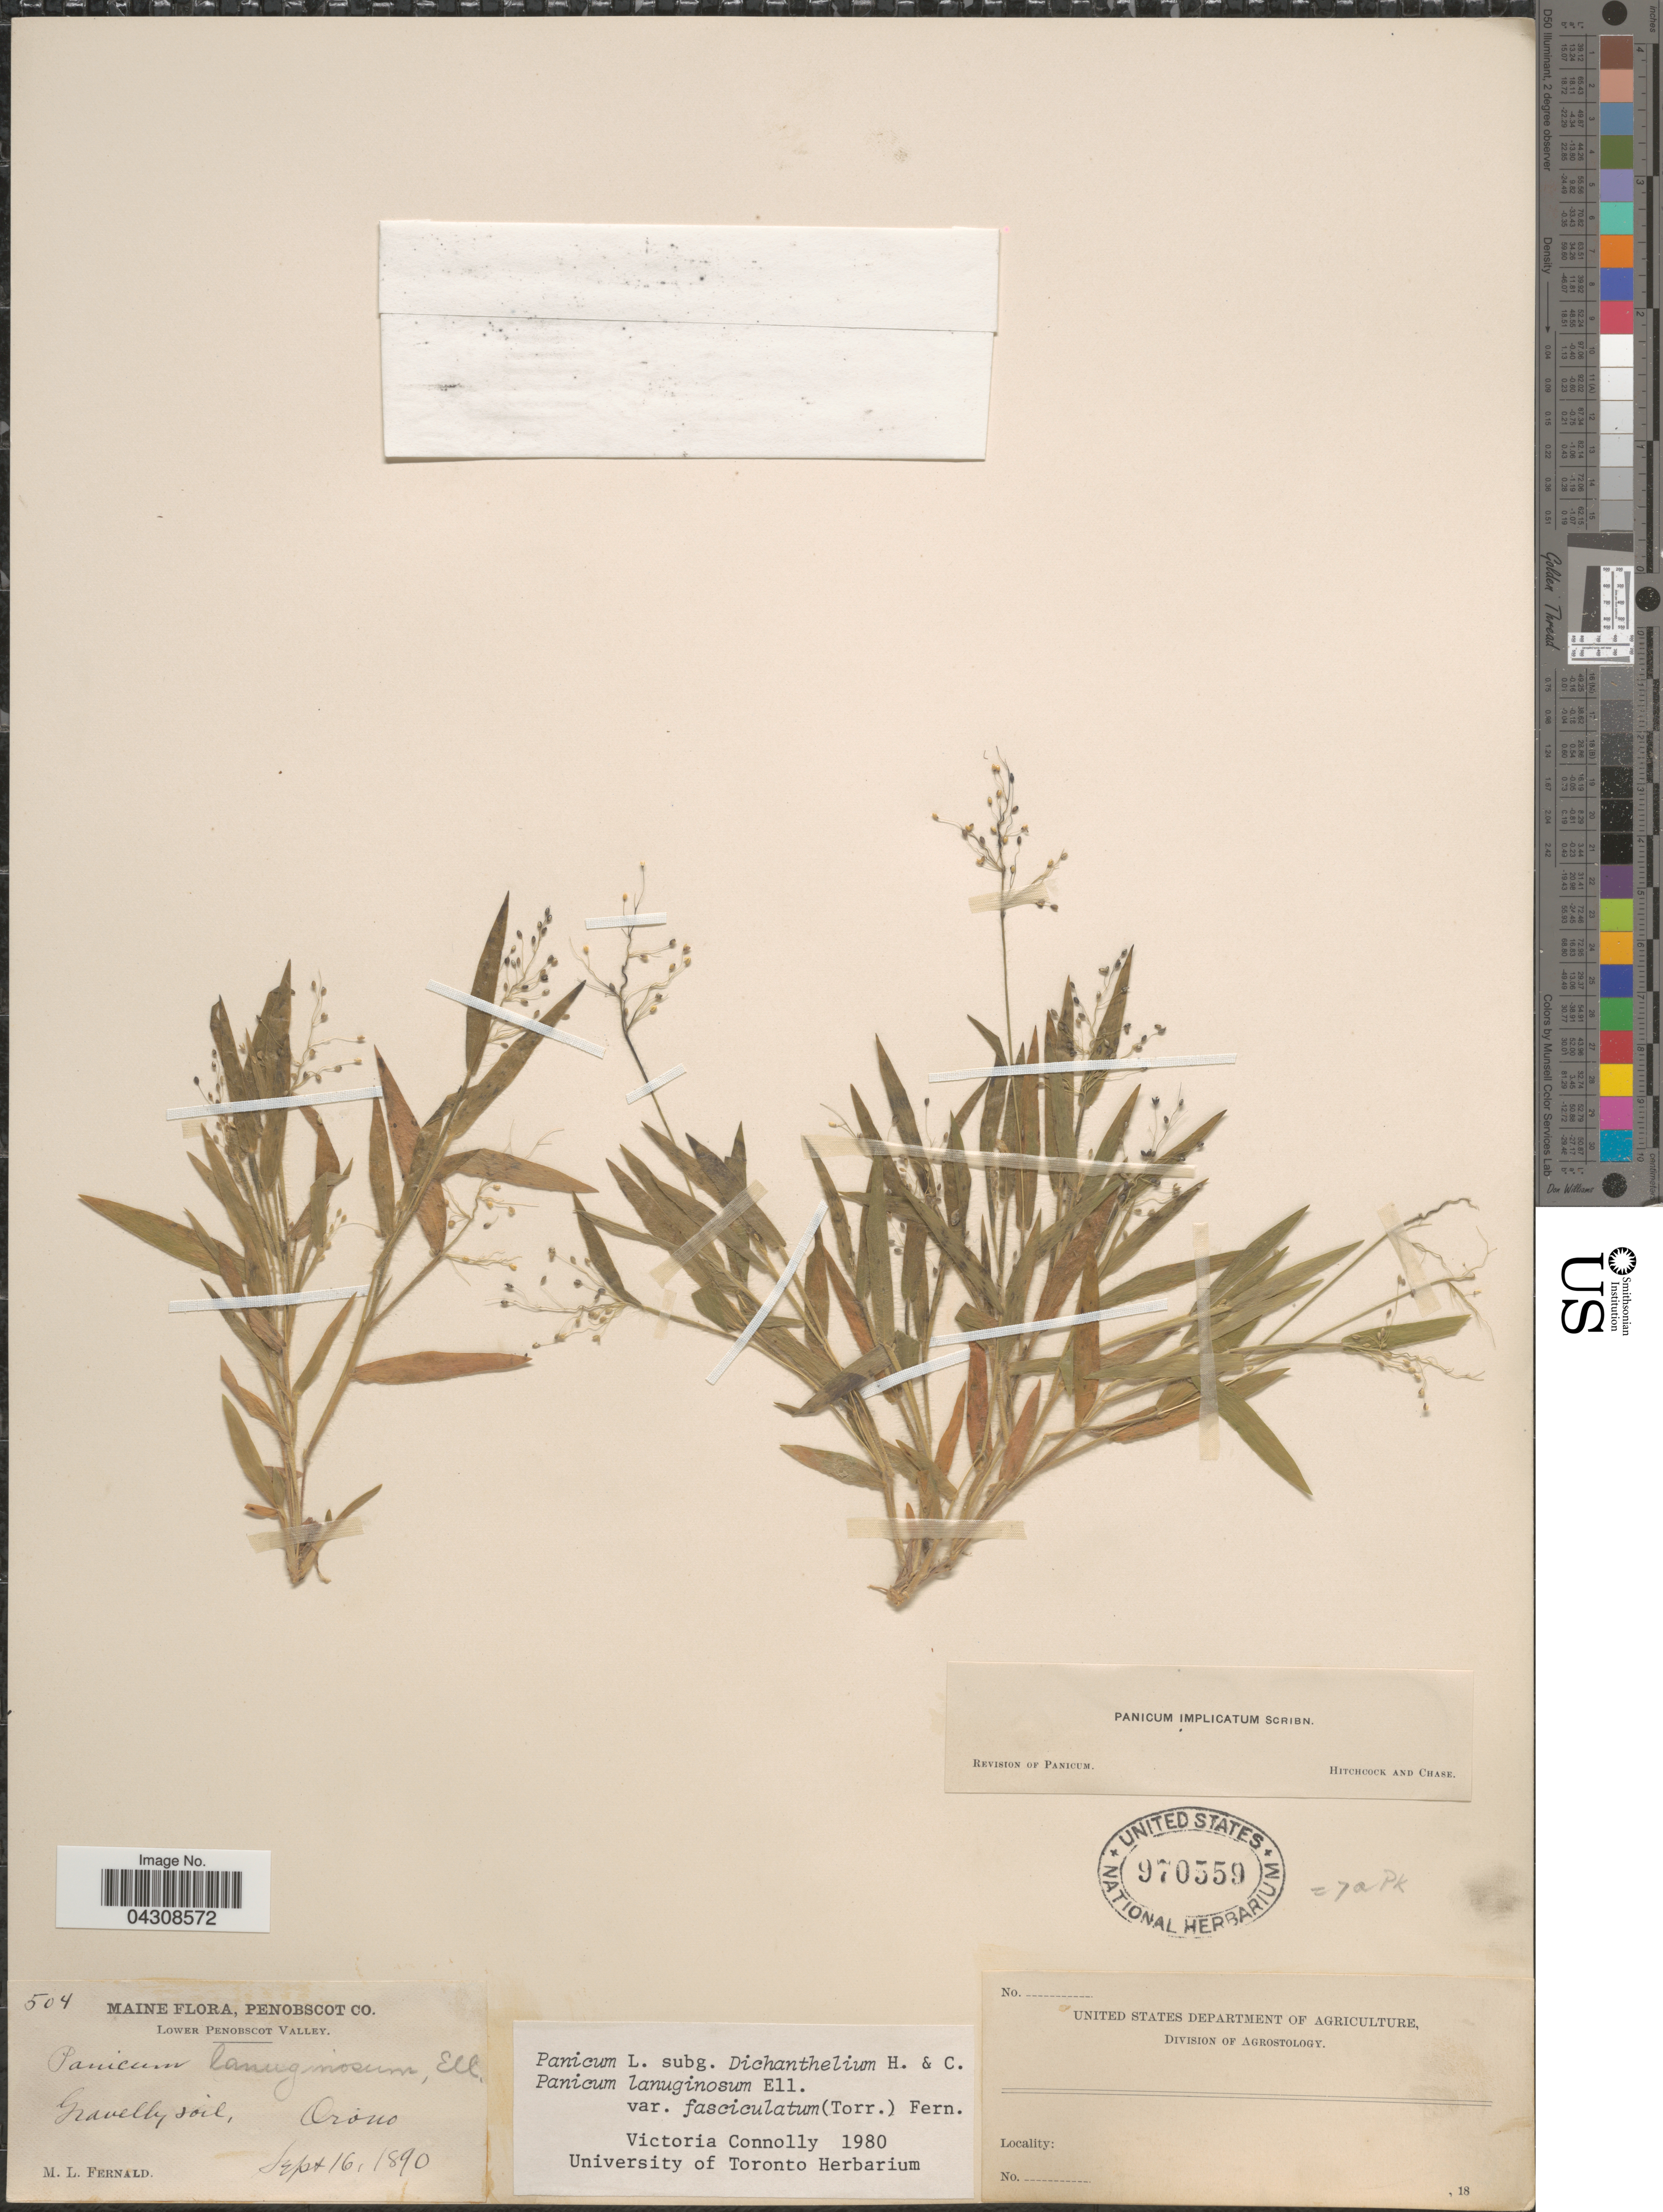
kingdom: Plantae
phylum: Tracheophyta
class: Liliopsida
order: Poales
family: Poaceae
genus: Dichanthelium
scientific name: Dichanthelium acuminatum var. acuminatum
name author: (Sw.) Gould & C.A. Clark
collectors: M. L. Fernald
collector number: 504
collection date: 1890-09-16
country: United States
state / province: Maine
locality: Penobscot Co. Lower Penobscot Valley. Gravelly soil, Orono.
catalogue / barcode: US 970559